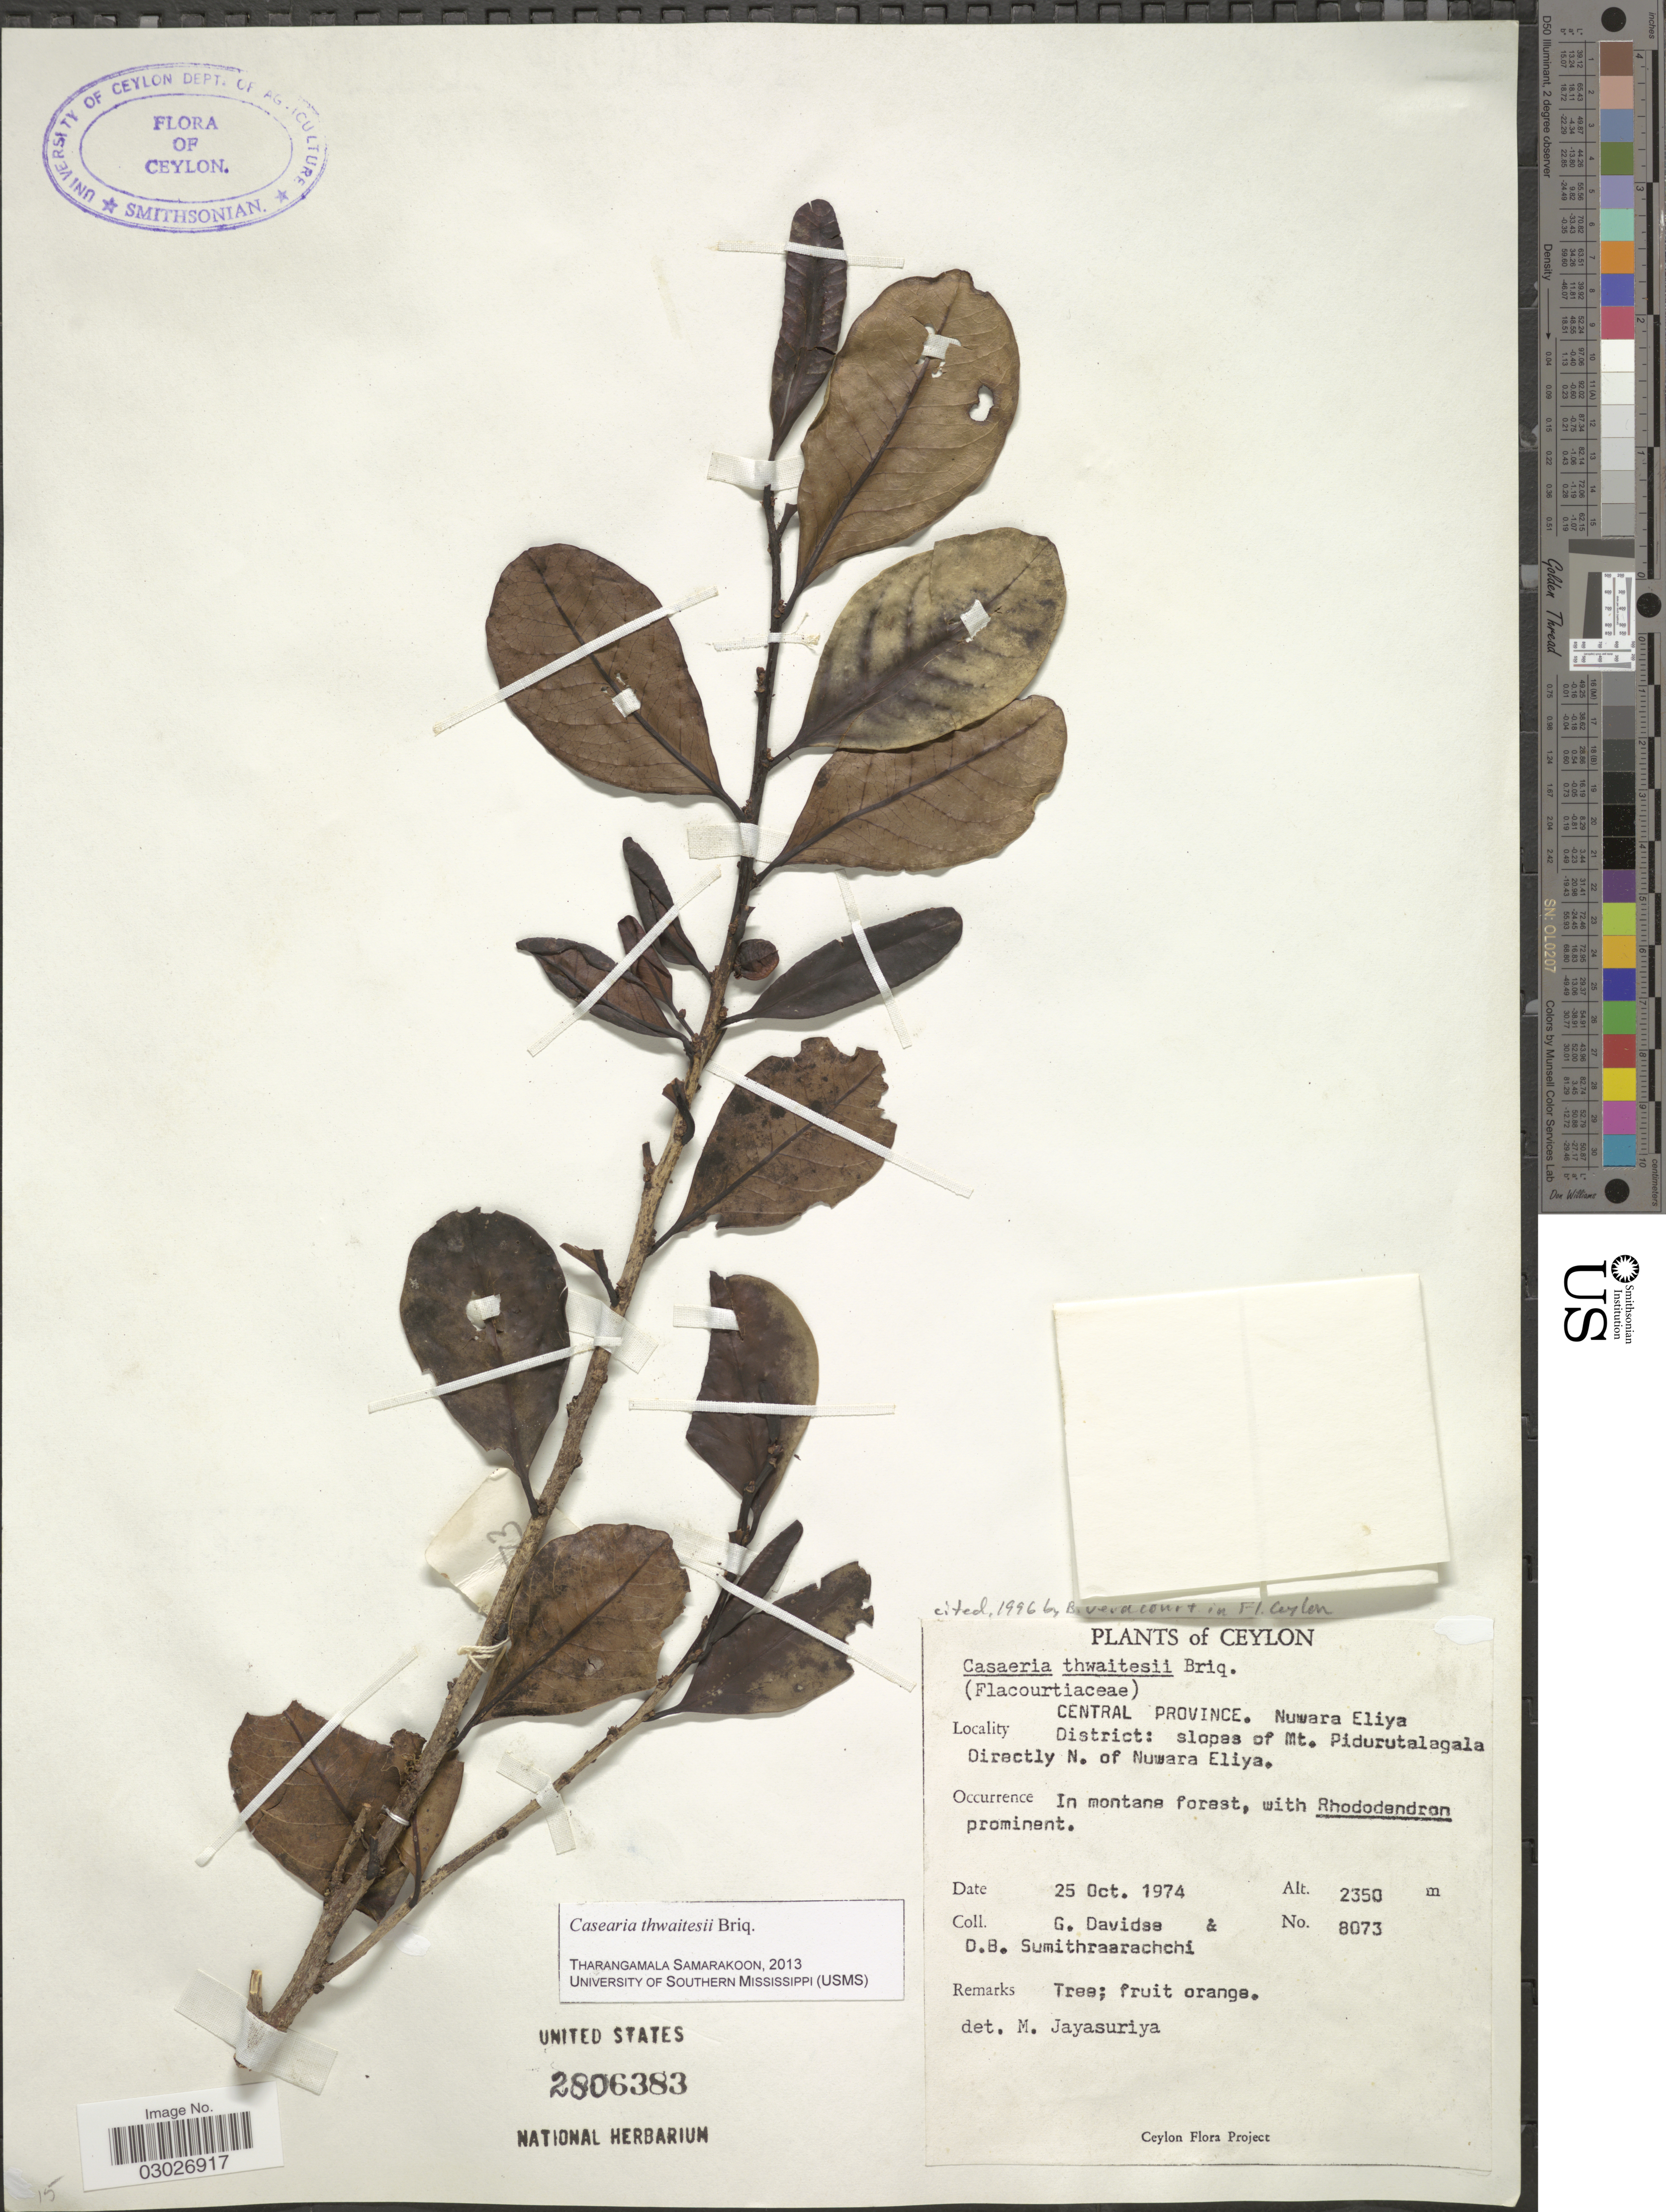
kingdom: Plantae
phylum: Tracheophyta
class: Magnoliopsida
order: Malpighiales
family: Salicaceae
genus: Casearia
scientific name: Casearia thwaitesii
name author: Briq.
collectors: G. Davidse & D. Sumithrarachchi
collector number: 8073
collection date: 1974-10-25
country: Sri Lanka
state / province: Central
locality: Ceylon. Central Province. Nuwara Eliya District: slopas of Mt. Pidurutalagala Directly N. of Nuwara Eliya.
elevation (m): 2350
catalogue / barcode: US 2806383